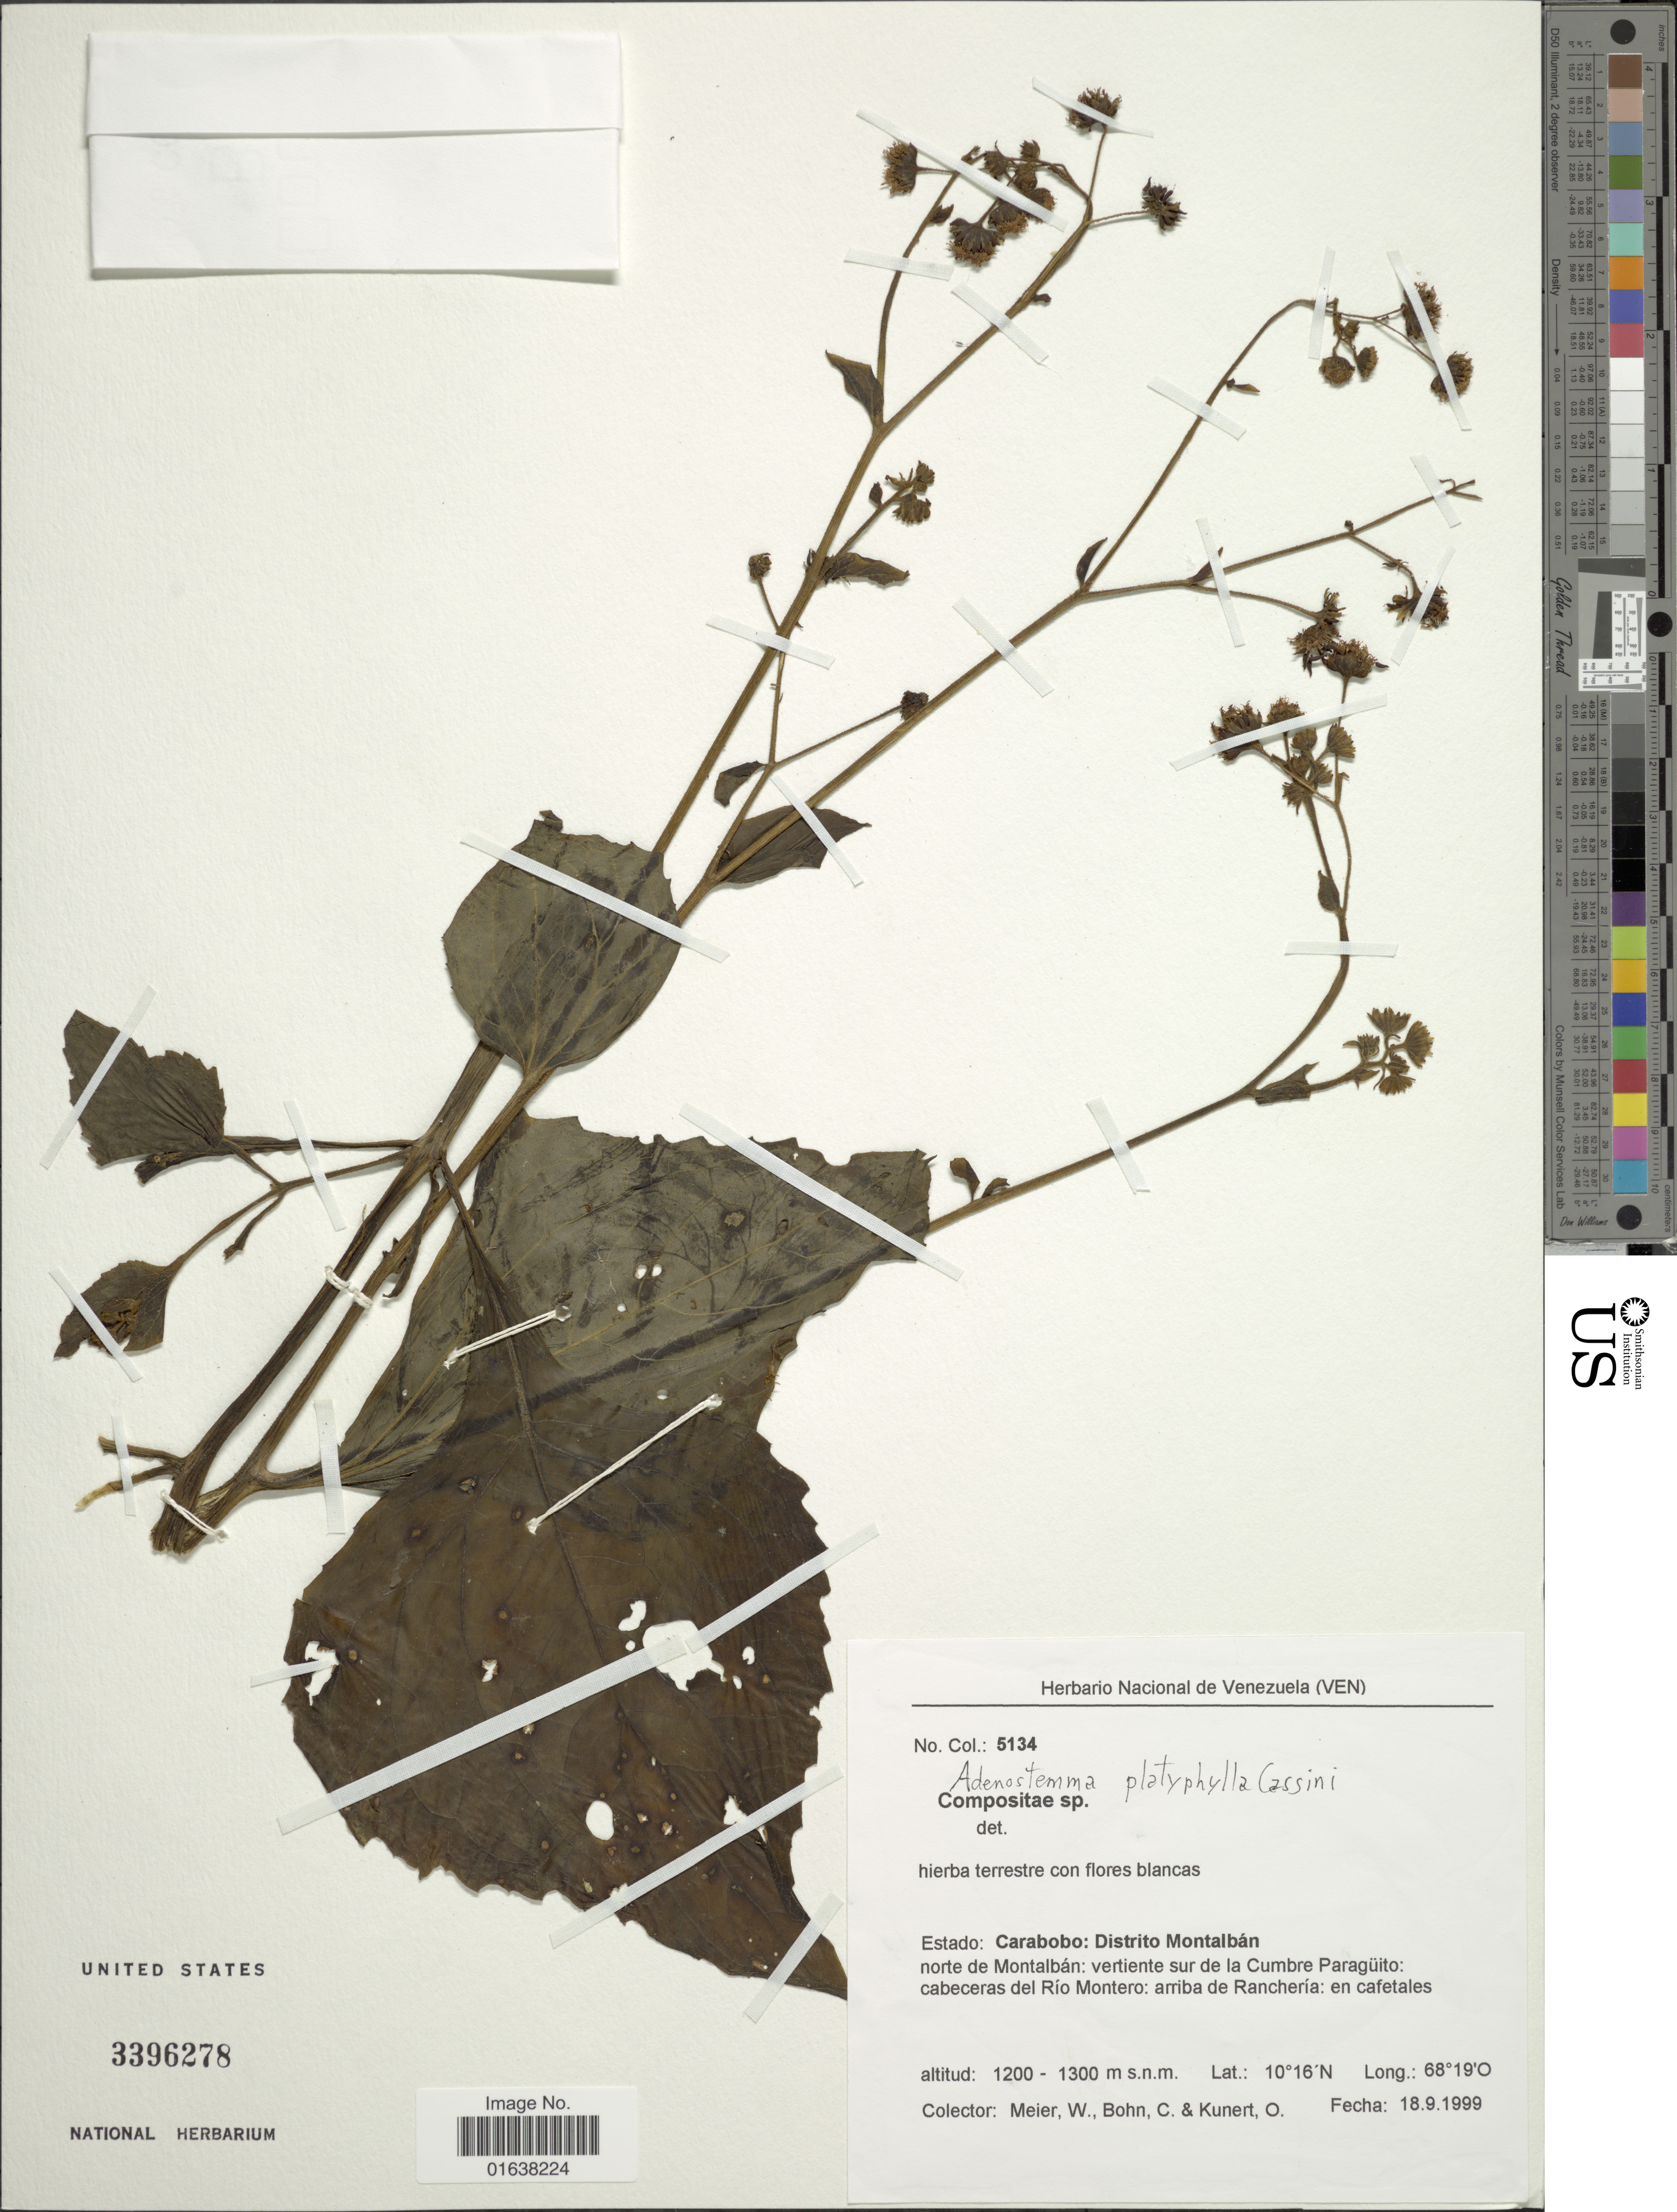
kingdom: Plantae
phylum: Tracheophyta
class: Magnoliopsida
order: Asterales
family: Asteraceae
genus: Adenostemma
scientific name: Adenostemma platyphyllum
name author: Cass.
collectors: W. Meier, C. Bohn & O. Kunert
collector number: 5134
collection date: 1999-09-18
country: Venezuela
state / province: Carabobo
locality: Distrito Montalban. norte de Montalban: vertiente sur de la Cumbre Paraguito cabeceras del Rio Montero: arriba de Rancheria: en cafetals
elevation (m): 1200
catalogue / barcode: US 3396278